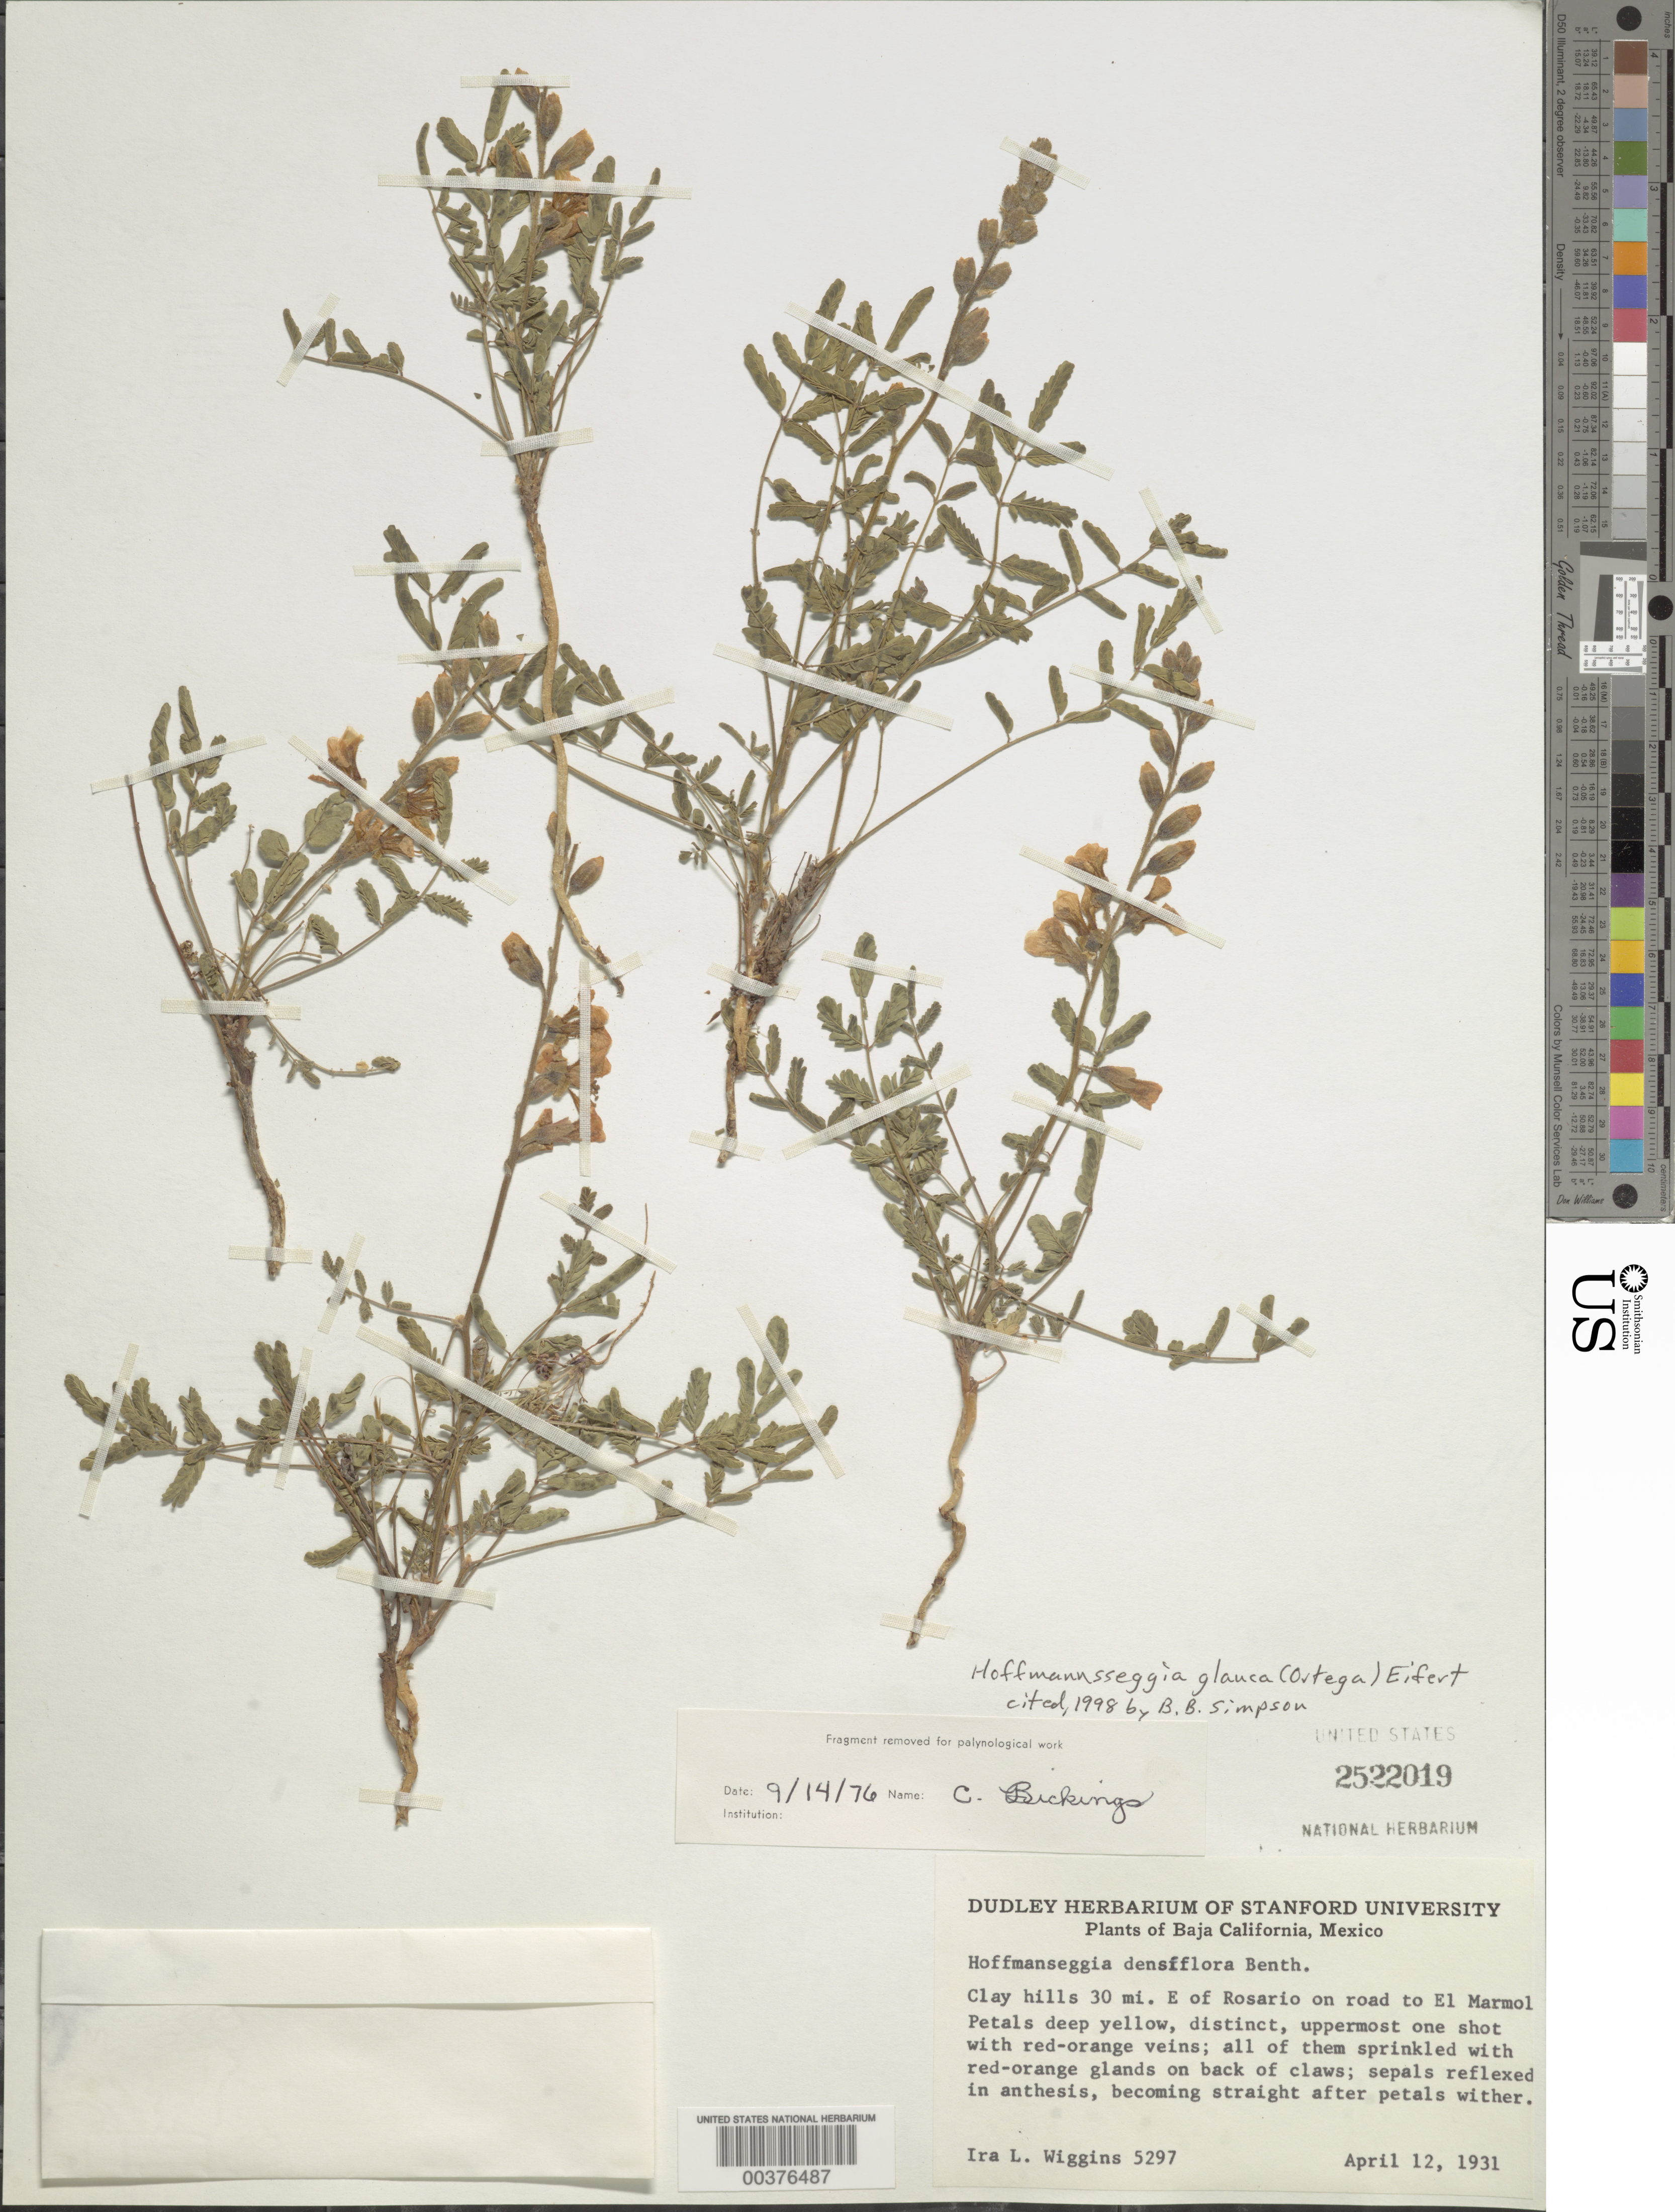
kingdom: Plantae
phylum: Tracheophyta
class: Magnoliopsida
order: Fabales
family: Fabaceae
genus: Hoffmannseggia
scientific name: Hoffmannseggia glauca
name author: (Ortega) Eifert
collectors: I. L. Wiggins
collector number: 5297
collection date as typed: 12 Apr 1931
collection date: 1931-04-12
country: Mexico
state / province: Baja California Norte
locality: Hills 30 mi E of Rosario on road to El Marmol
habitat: Clay hills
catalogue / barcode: US 2522019